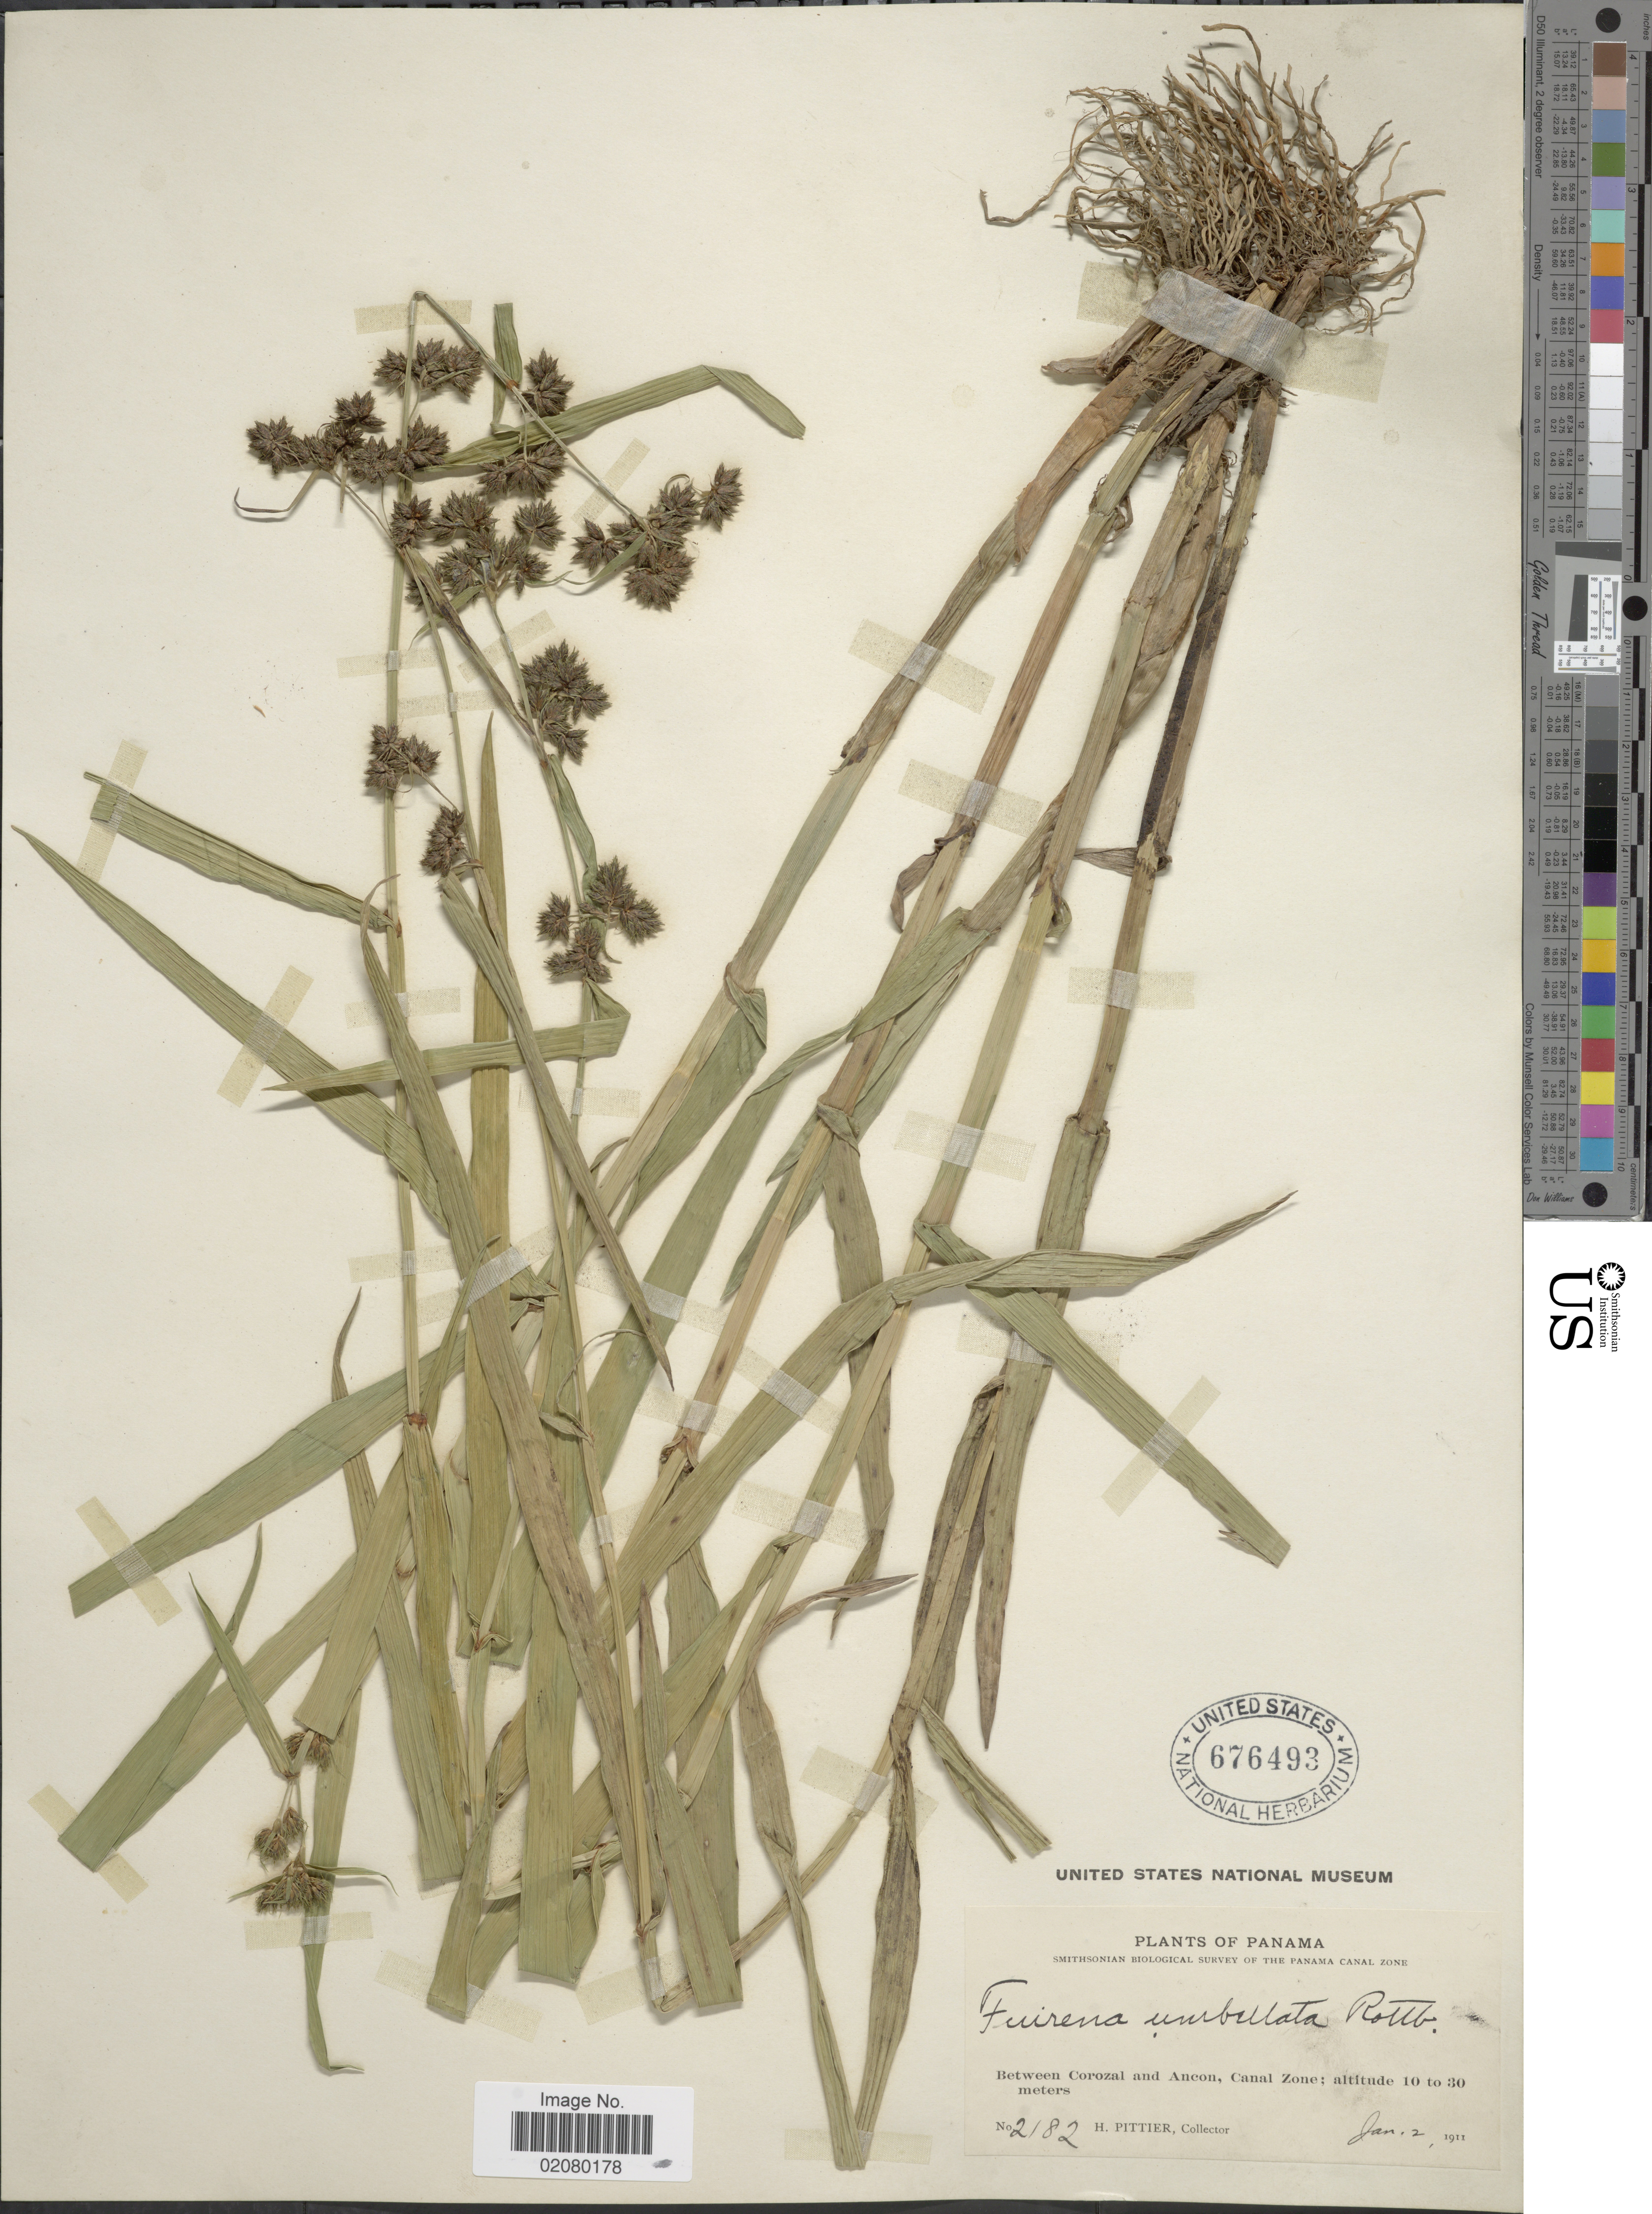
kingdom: Plantae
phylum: Tracheophyta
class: Liliopsida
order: Poales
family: Cyperaceae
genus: Fuirena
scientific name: Fuirena umbellata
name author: Rottb.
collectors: H. F. Pittier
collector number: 2182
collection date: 1911-01-02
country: Panama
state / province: Colón / Panamá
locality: Between Corozal and Ancon, Canal Zone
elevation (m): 10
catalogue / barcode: US 676493